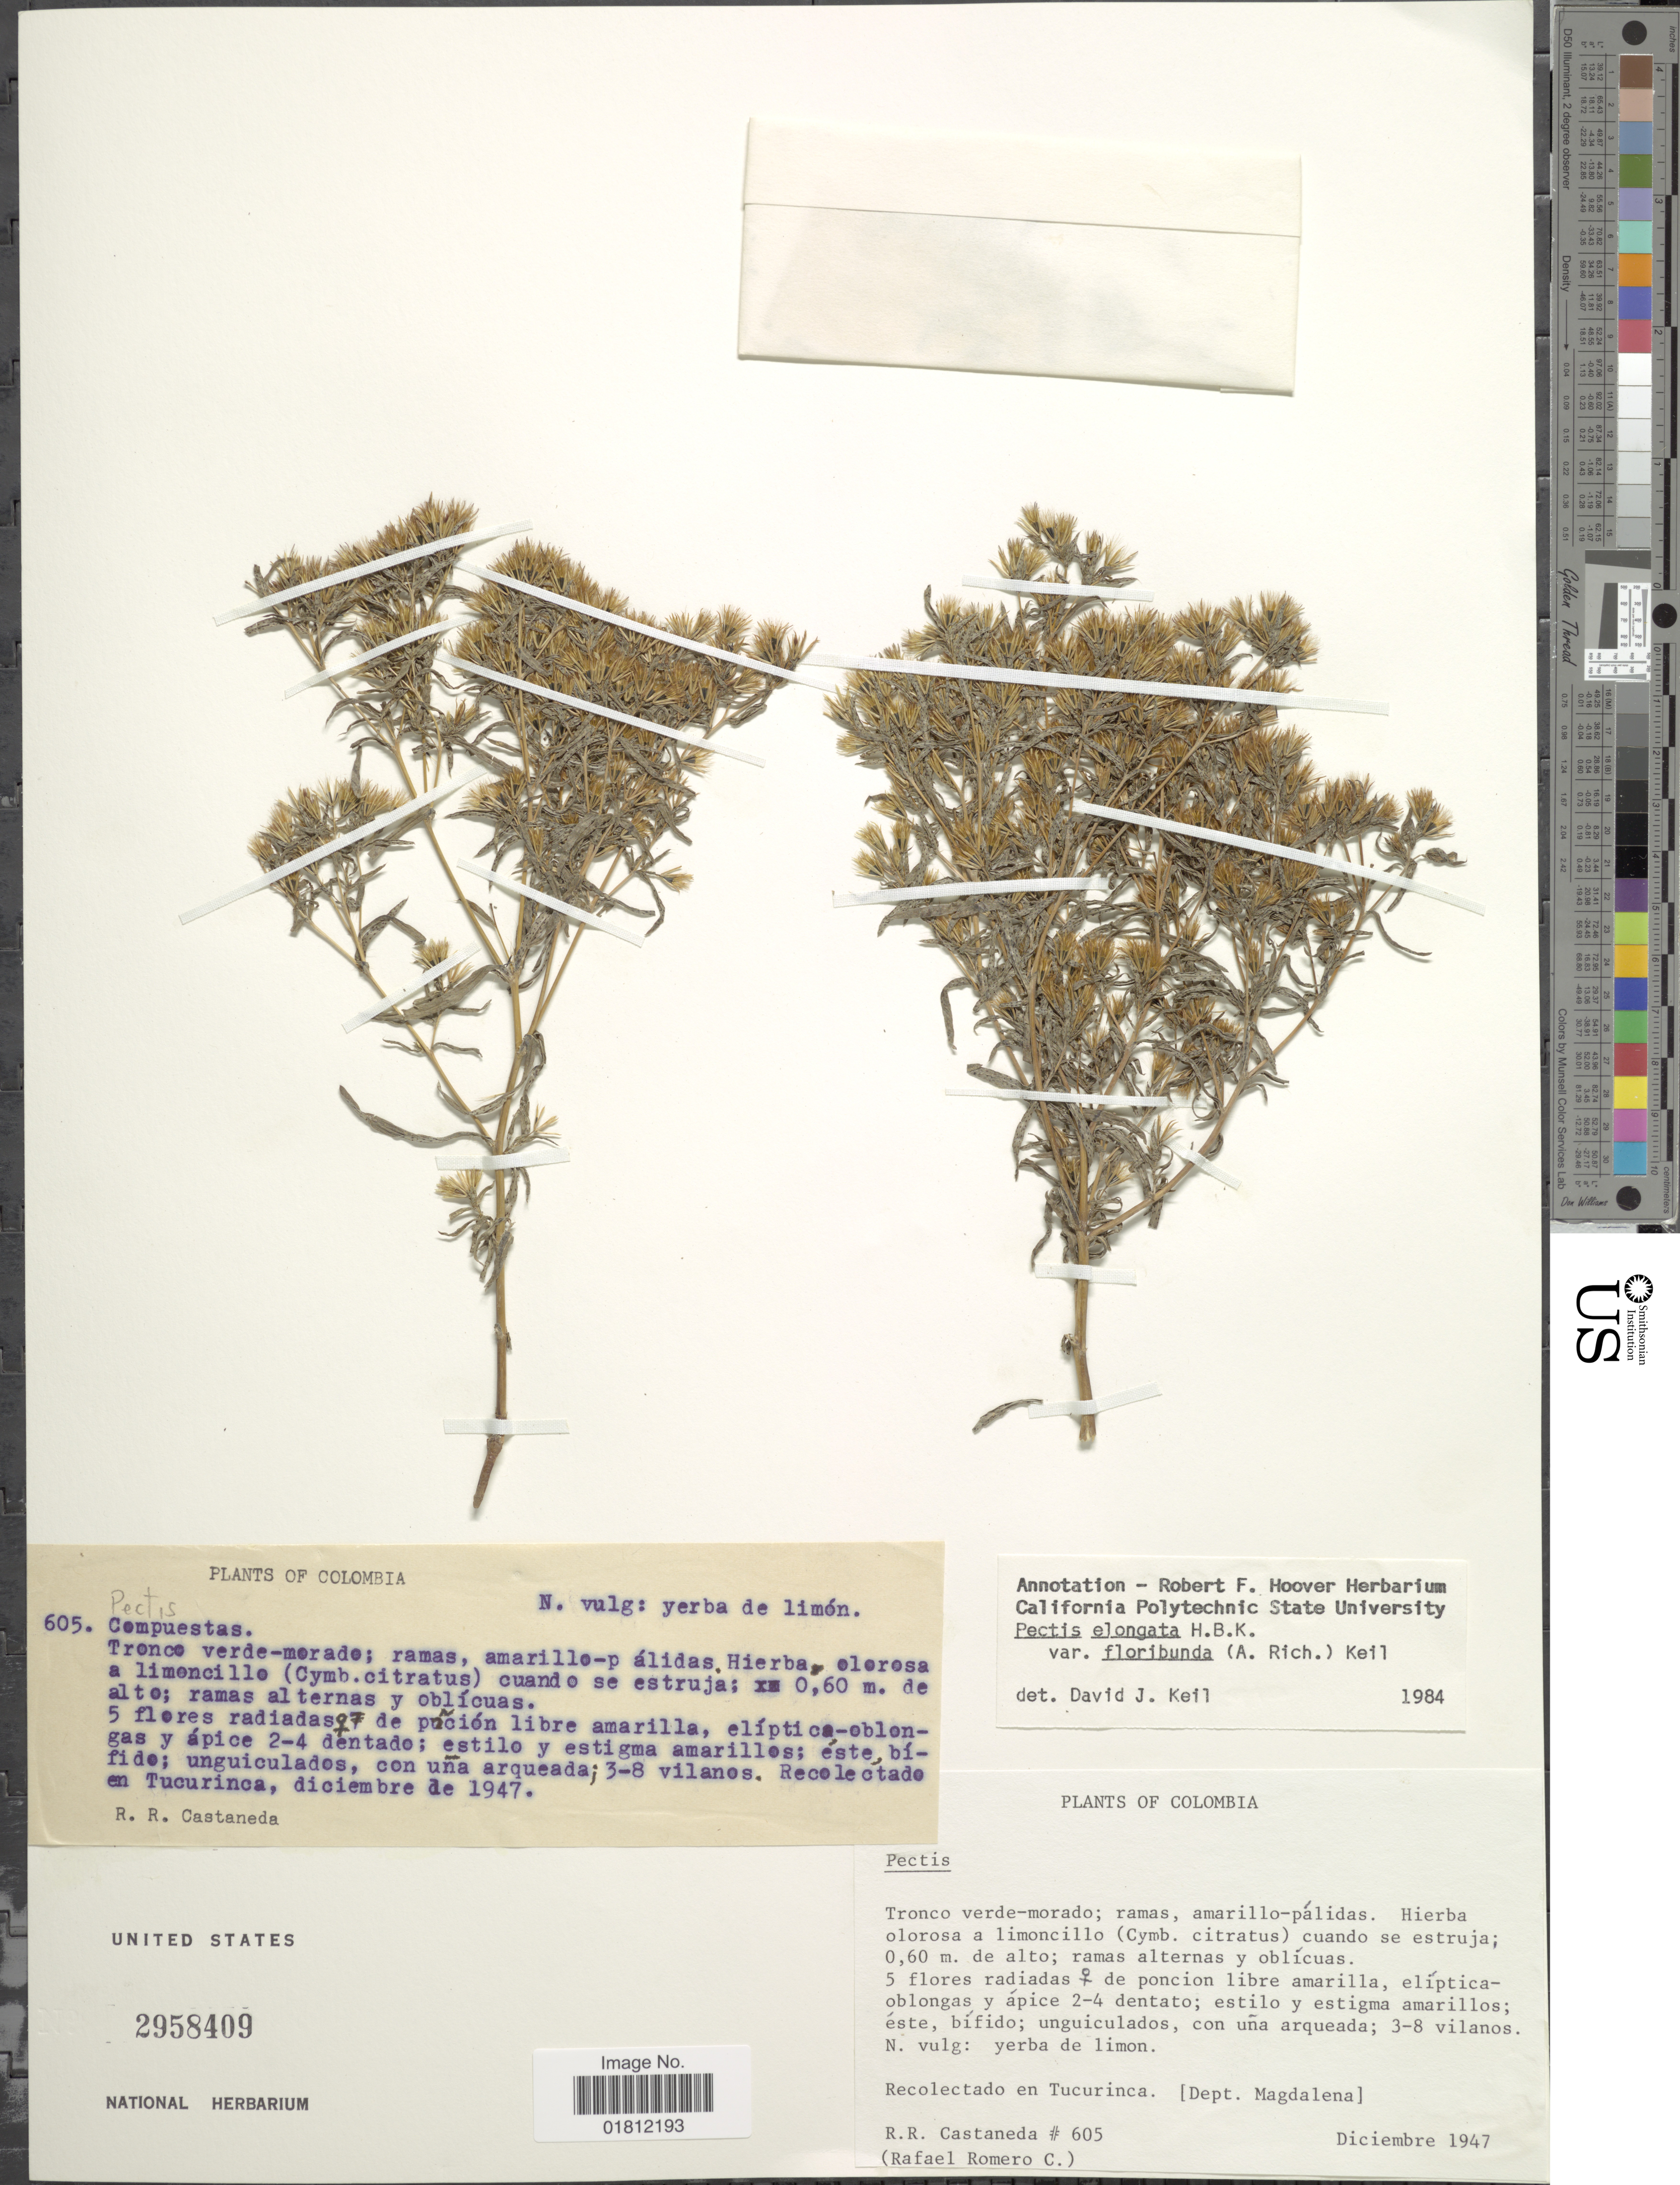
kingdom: Plantae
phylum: Tracheophyta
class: Magnoliopsida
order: Asterales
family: Asteraceae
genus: Pectis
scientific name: Pectis elongata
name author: Kunth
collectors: R. Romero Castañeda & R. Romero Castañeda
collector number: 605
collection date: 1947-12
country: Colombia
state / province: Magdalena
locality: Recoltectado em Tucurinca (Dept. Magdalena).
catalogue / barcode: US 2958409